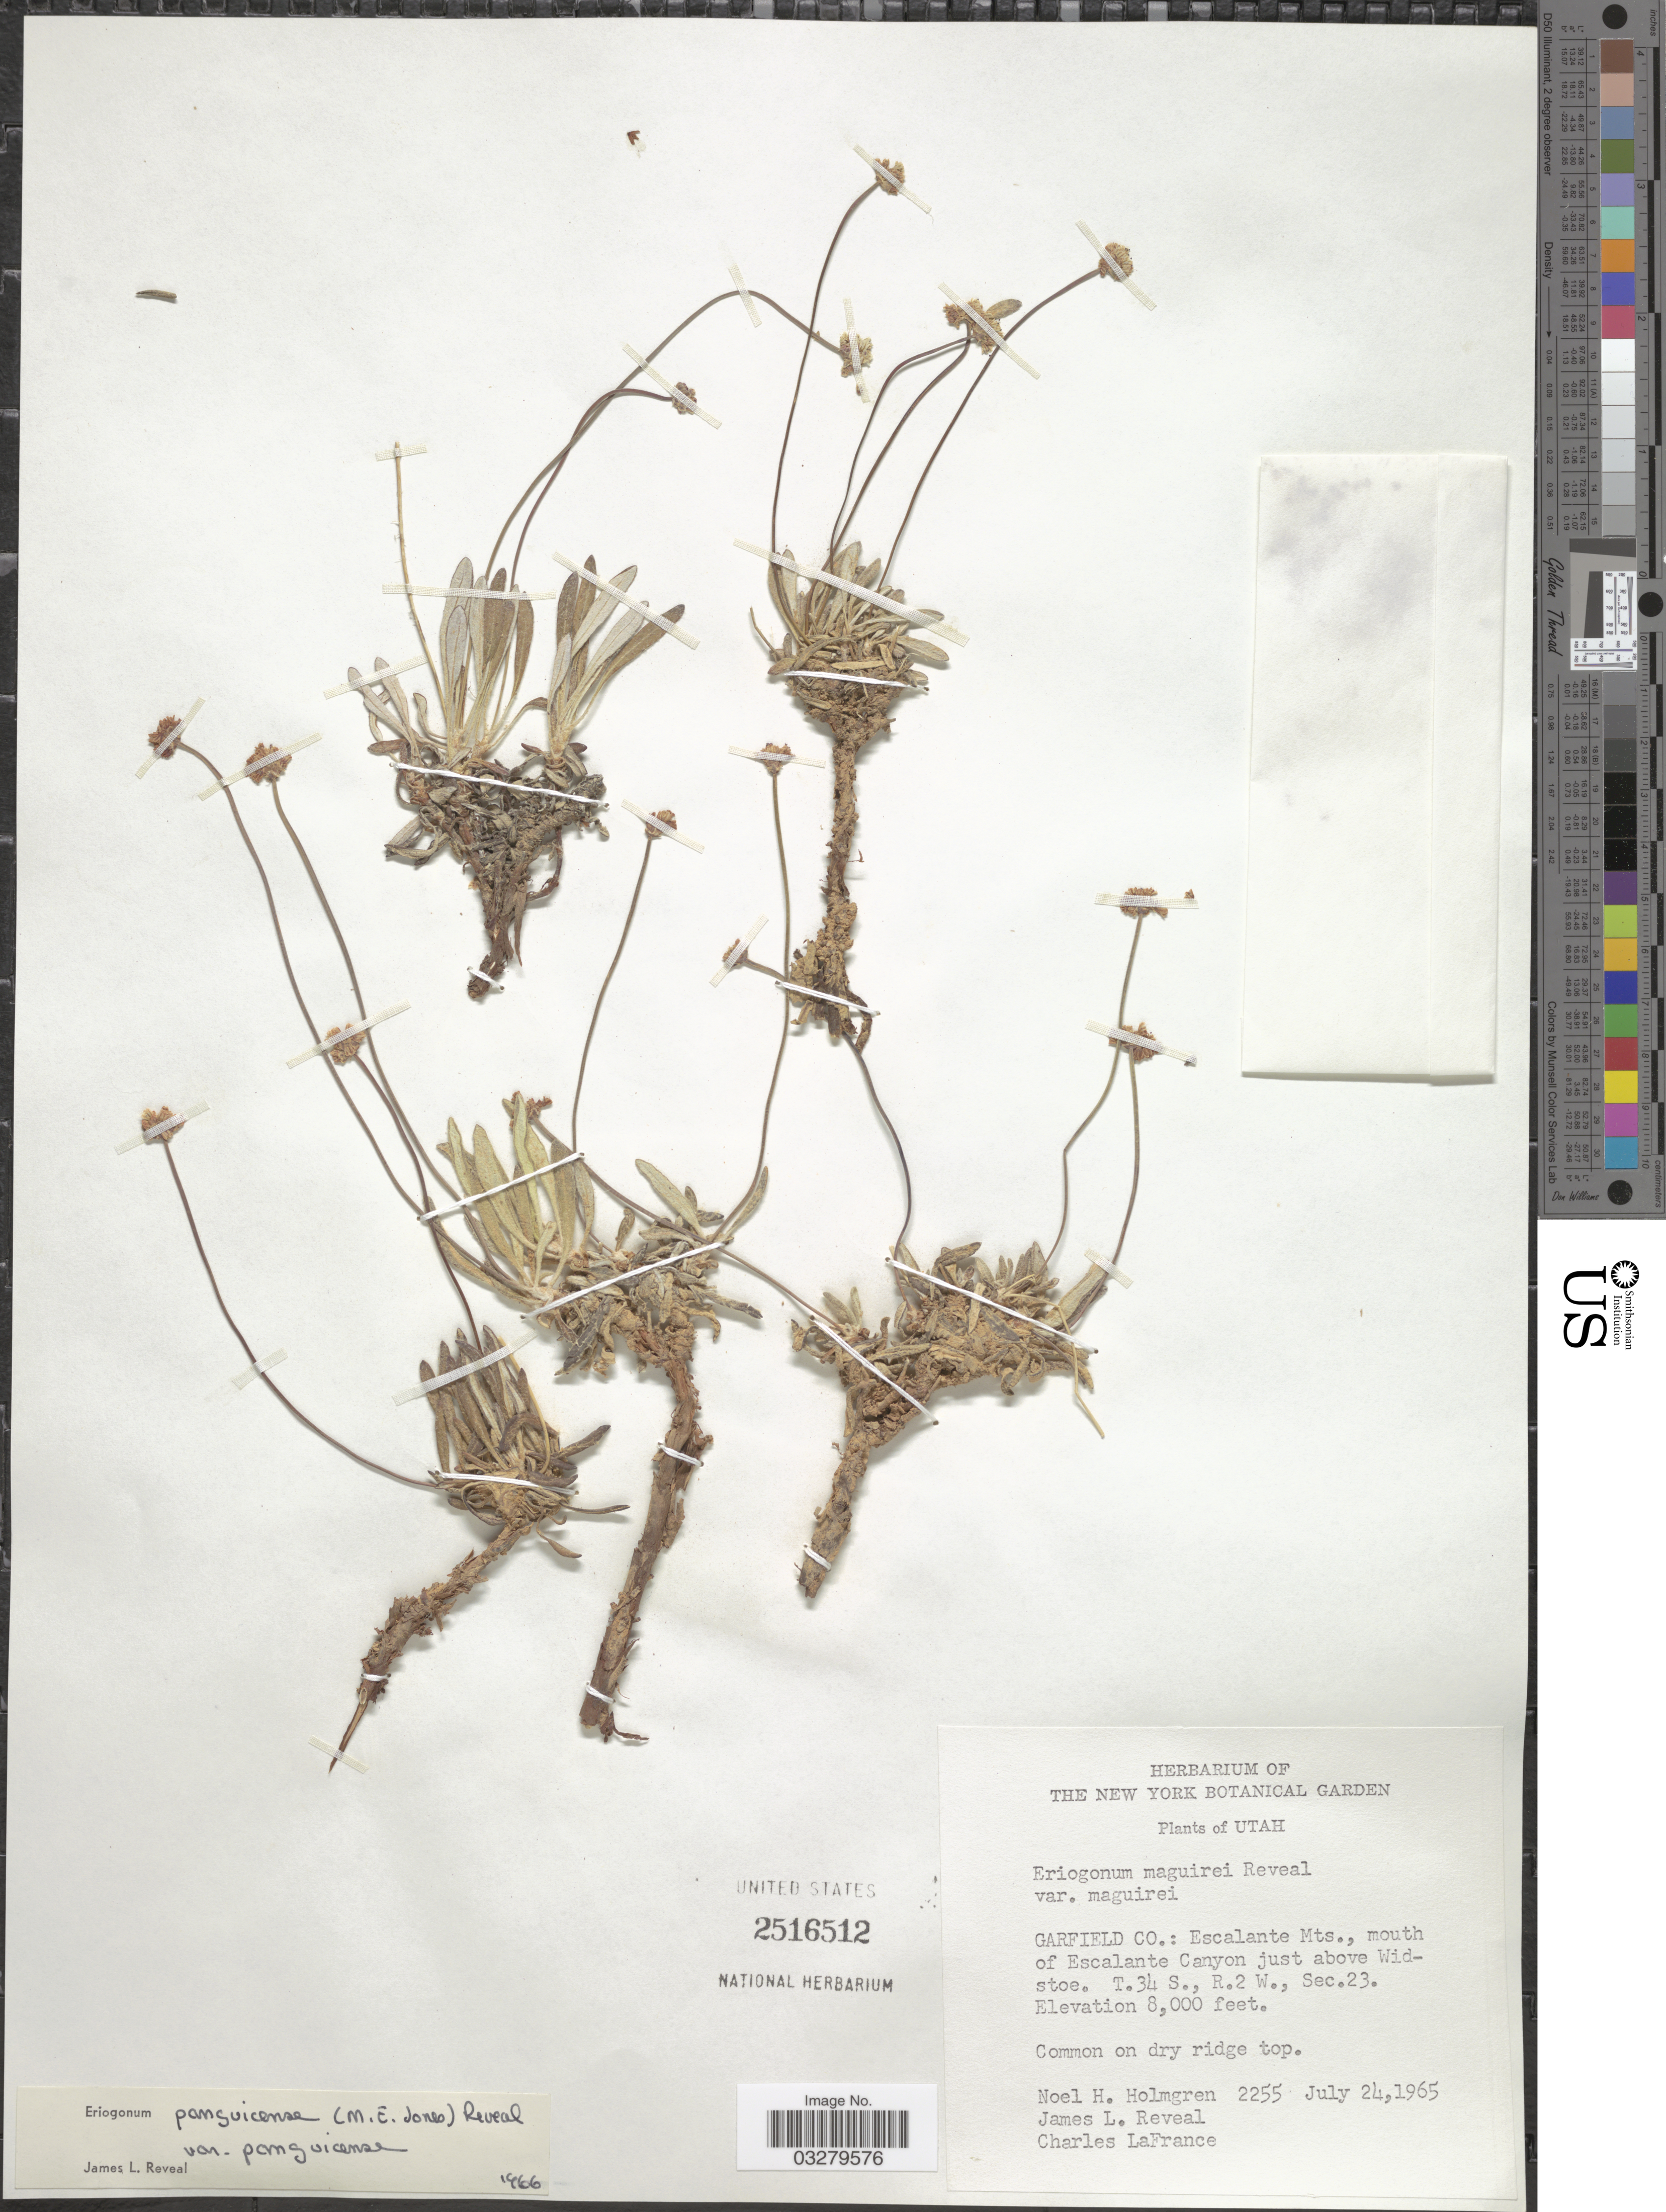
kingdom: Plantae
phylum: Tracheophyta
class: Magnoliopsida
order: Caryophyllales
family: Polygonaceae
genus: Eriogonum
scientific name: Eriogonum panguicense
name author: (M.E. Jones) Reveal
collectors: N. H. Holmgren, J. L. Reveal & C. LaFrance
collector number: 2255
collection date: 1965-07-24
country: United States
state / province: Utah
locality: Garfield Co.: Escalante Mts., mouth of Escalante Canyon just above Widstoe. T.34S., R.2 W., Sec.23.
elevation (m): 2438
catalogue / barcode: US 2516512